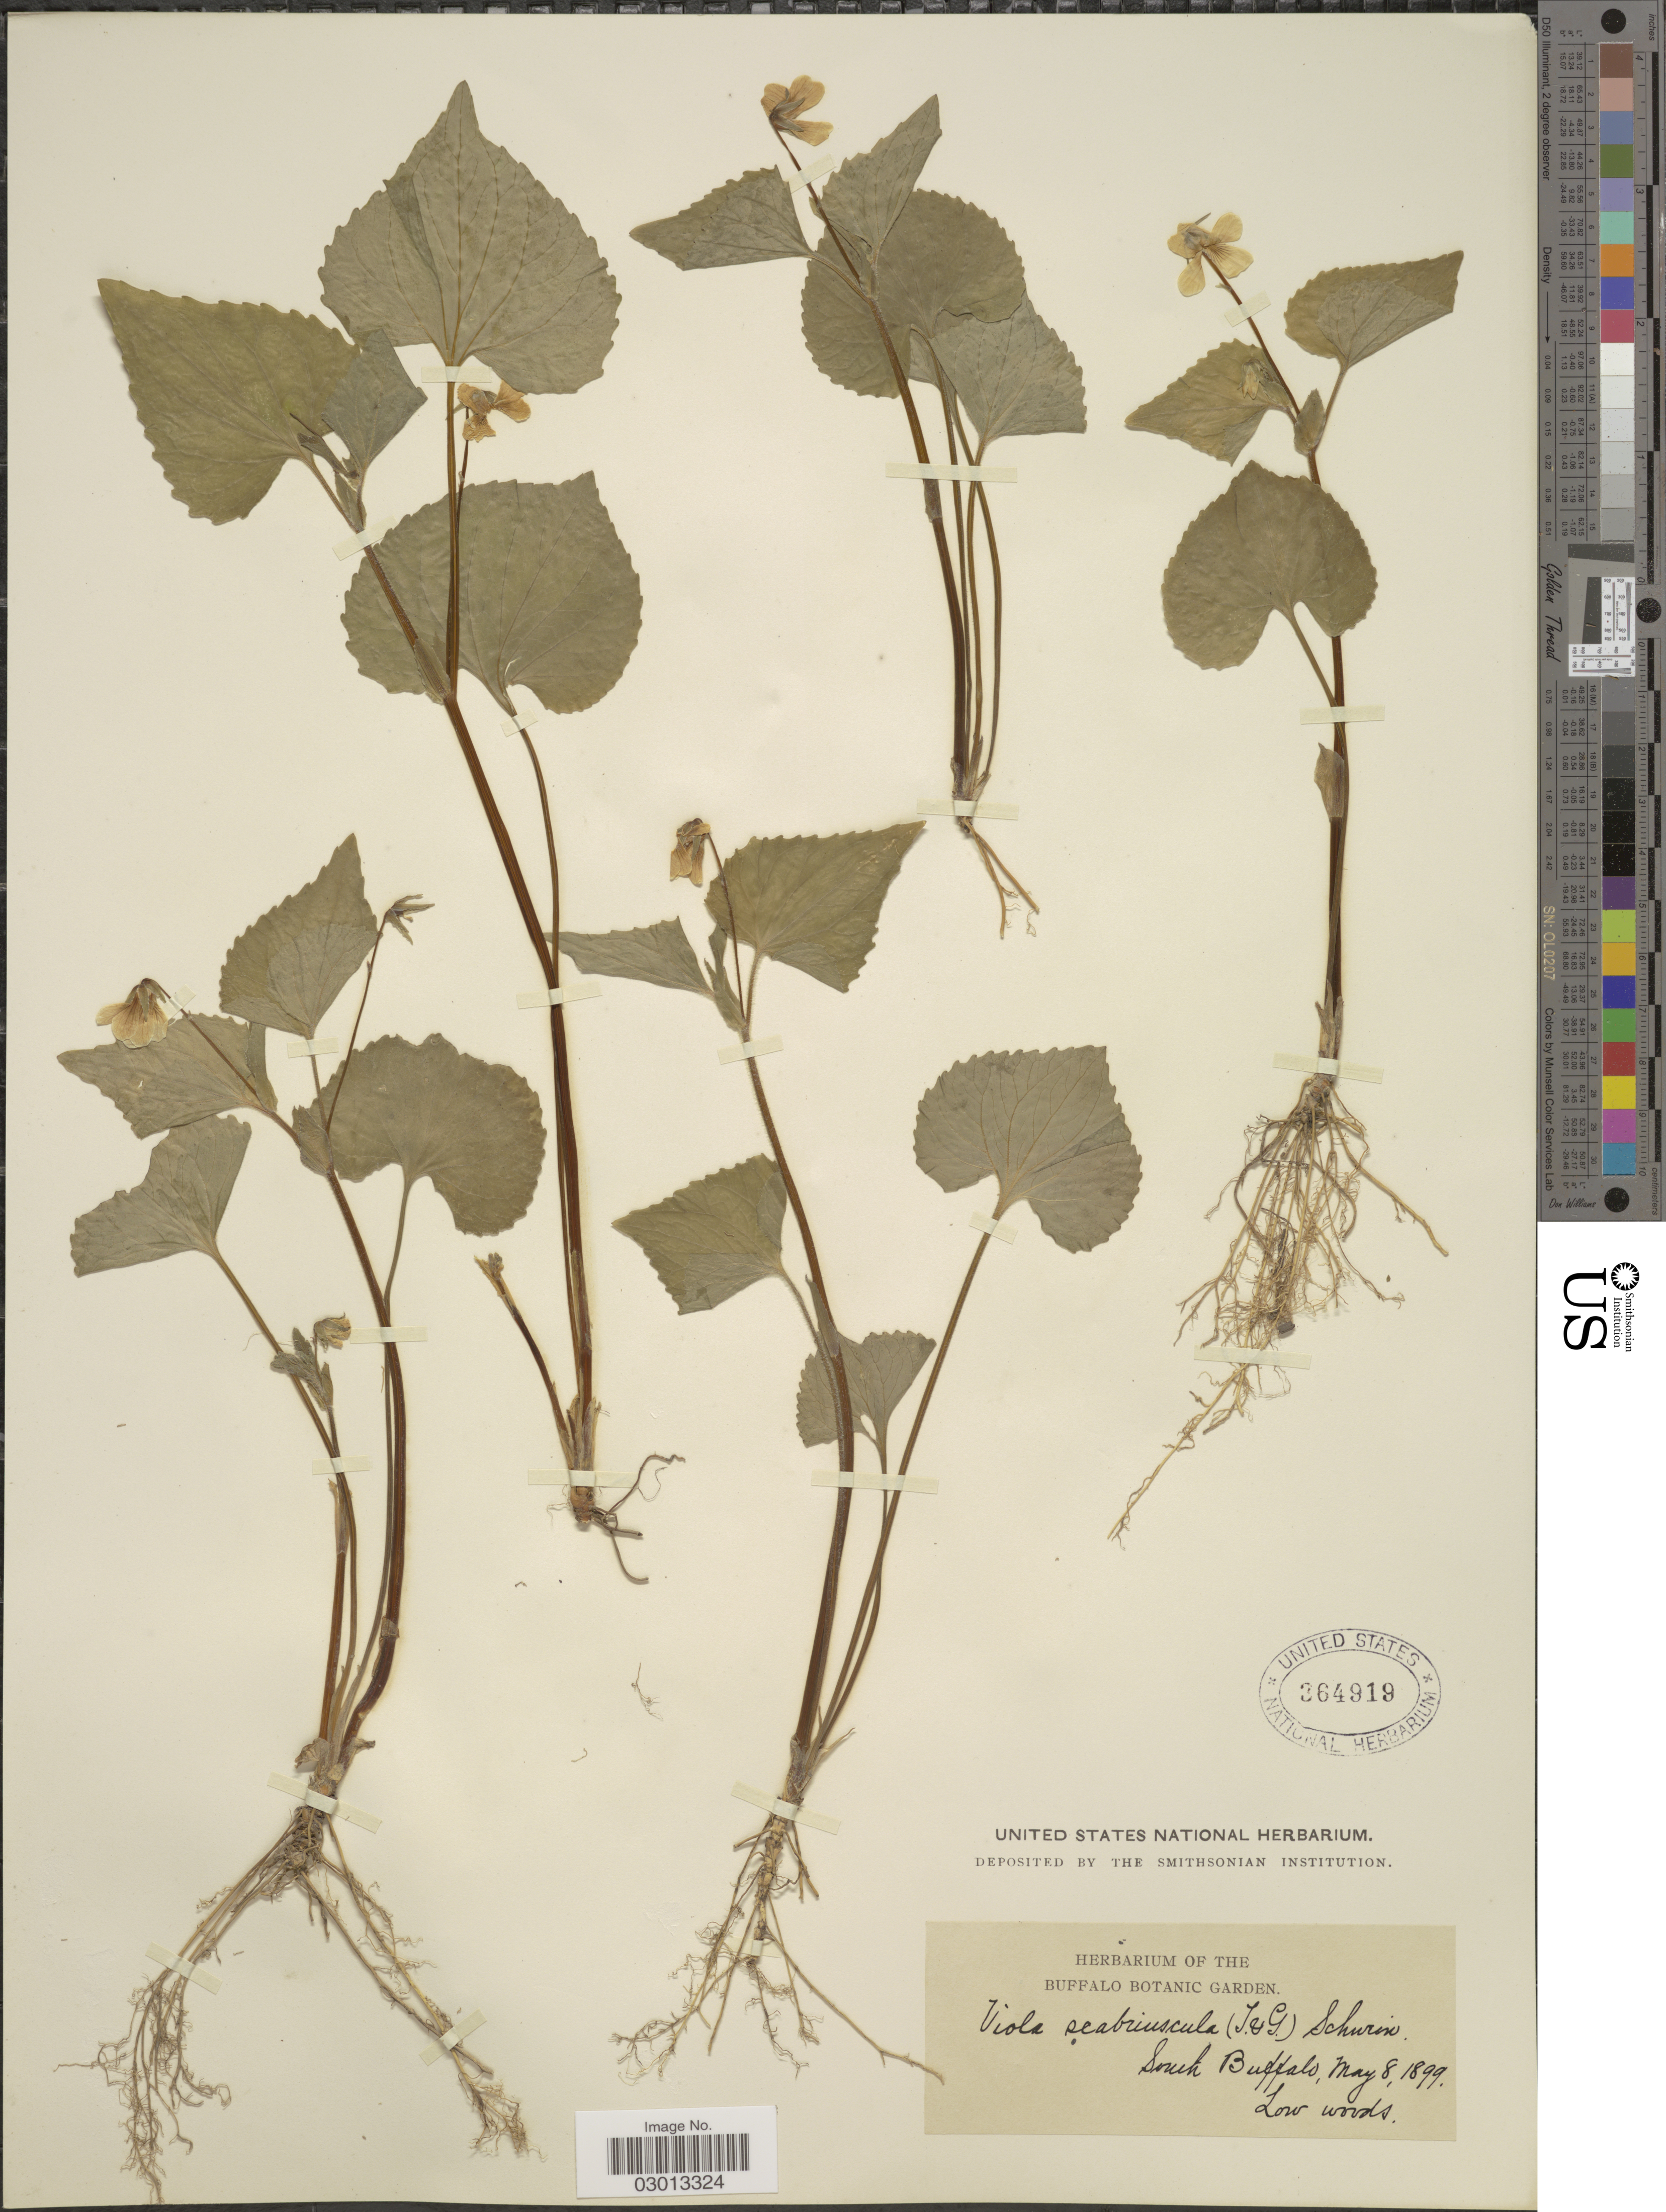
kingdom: Plantae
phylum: Tracheophyta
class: Magnoliopsida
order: Malpighiales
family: Violaceae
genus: Viola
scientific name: Viola pensylvanica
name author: Michx.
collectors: ex herb. Buffalo Botanic Garden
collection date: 1899-05-08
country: United States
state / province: New York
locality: South Buffalo.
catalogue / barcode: US 364919